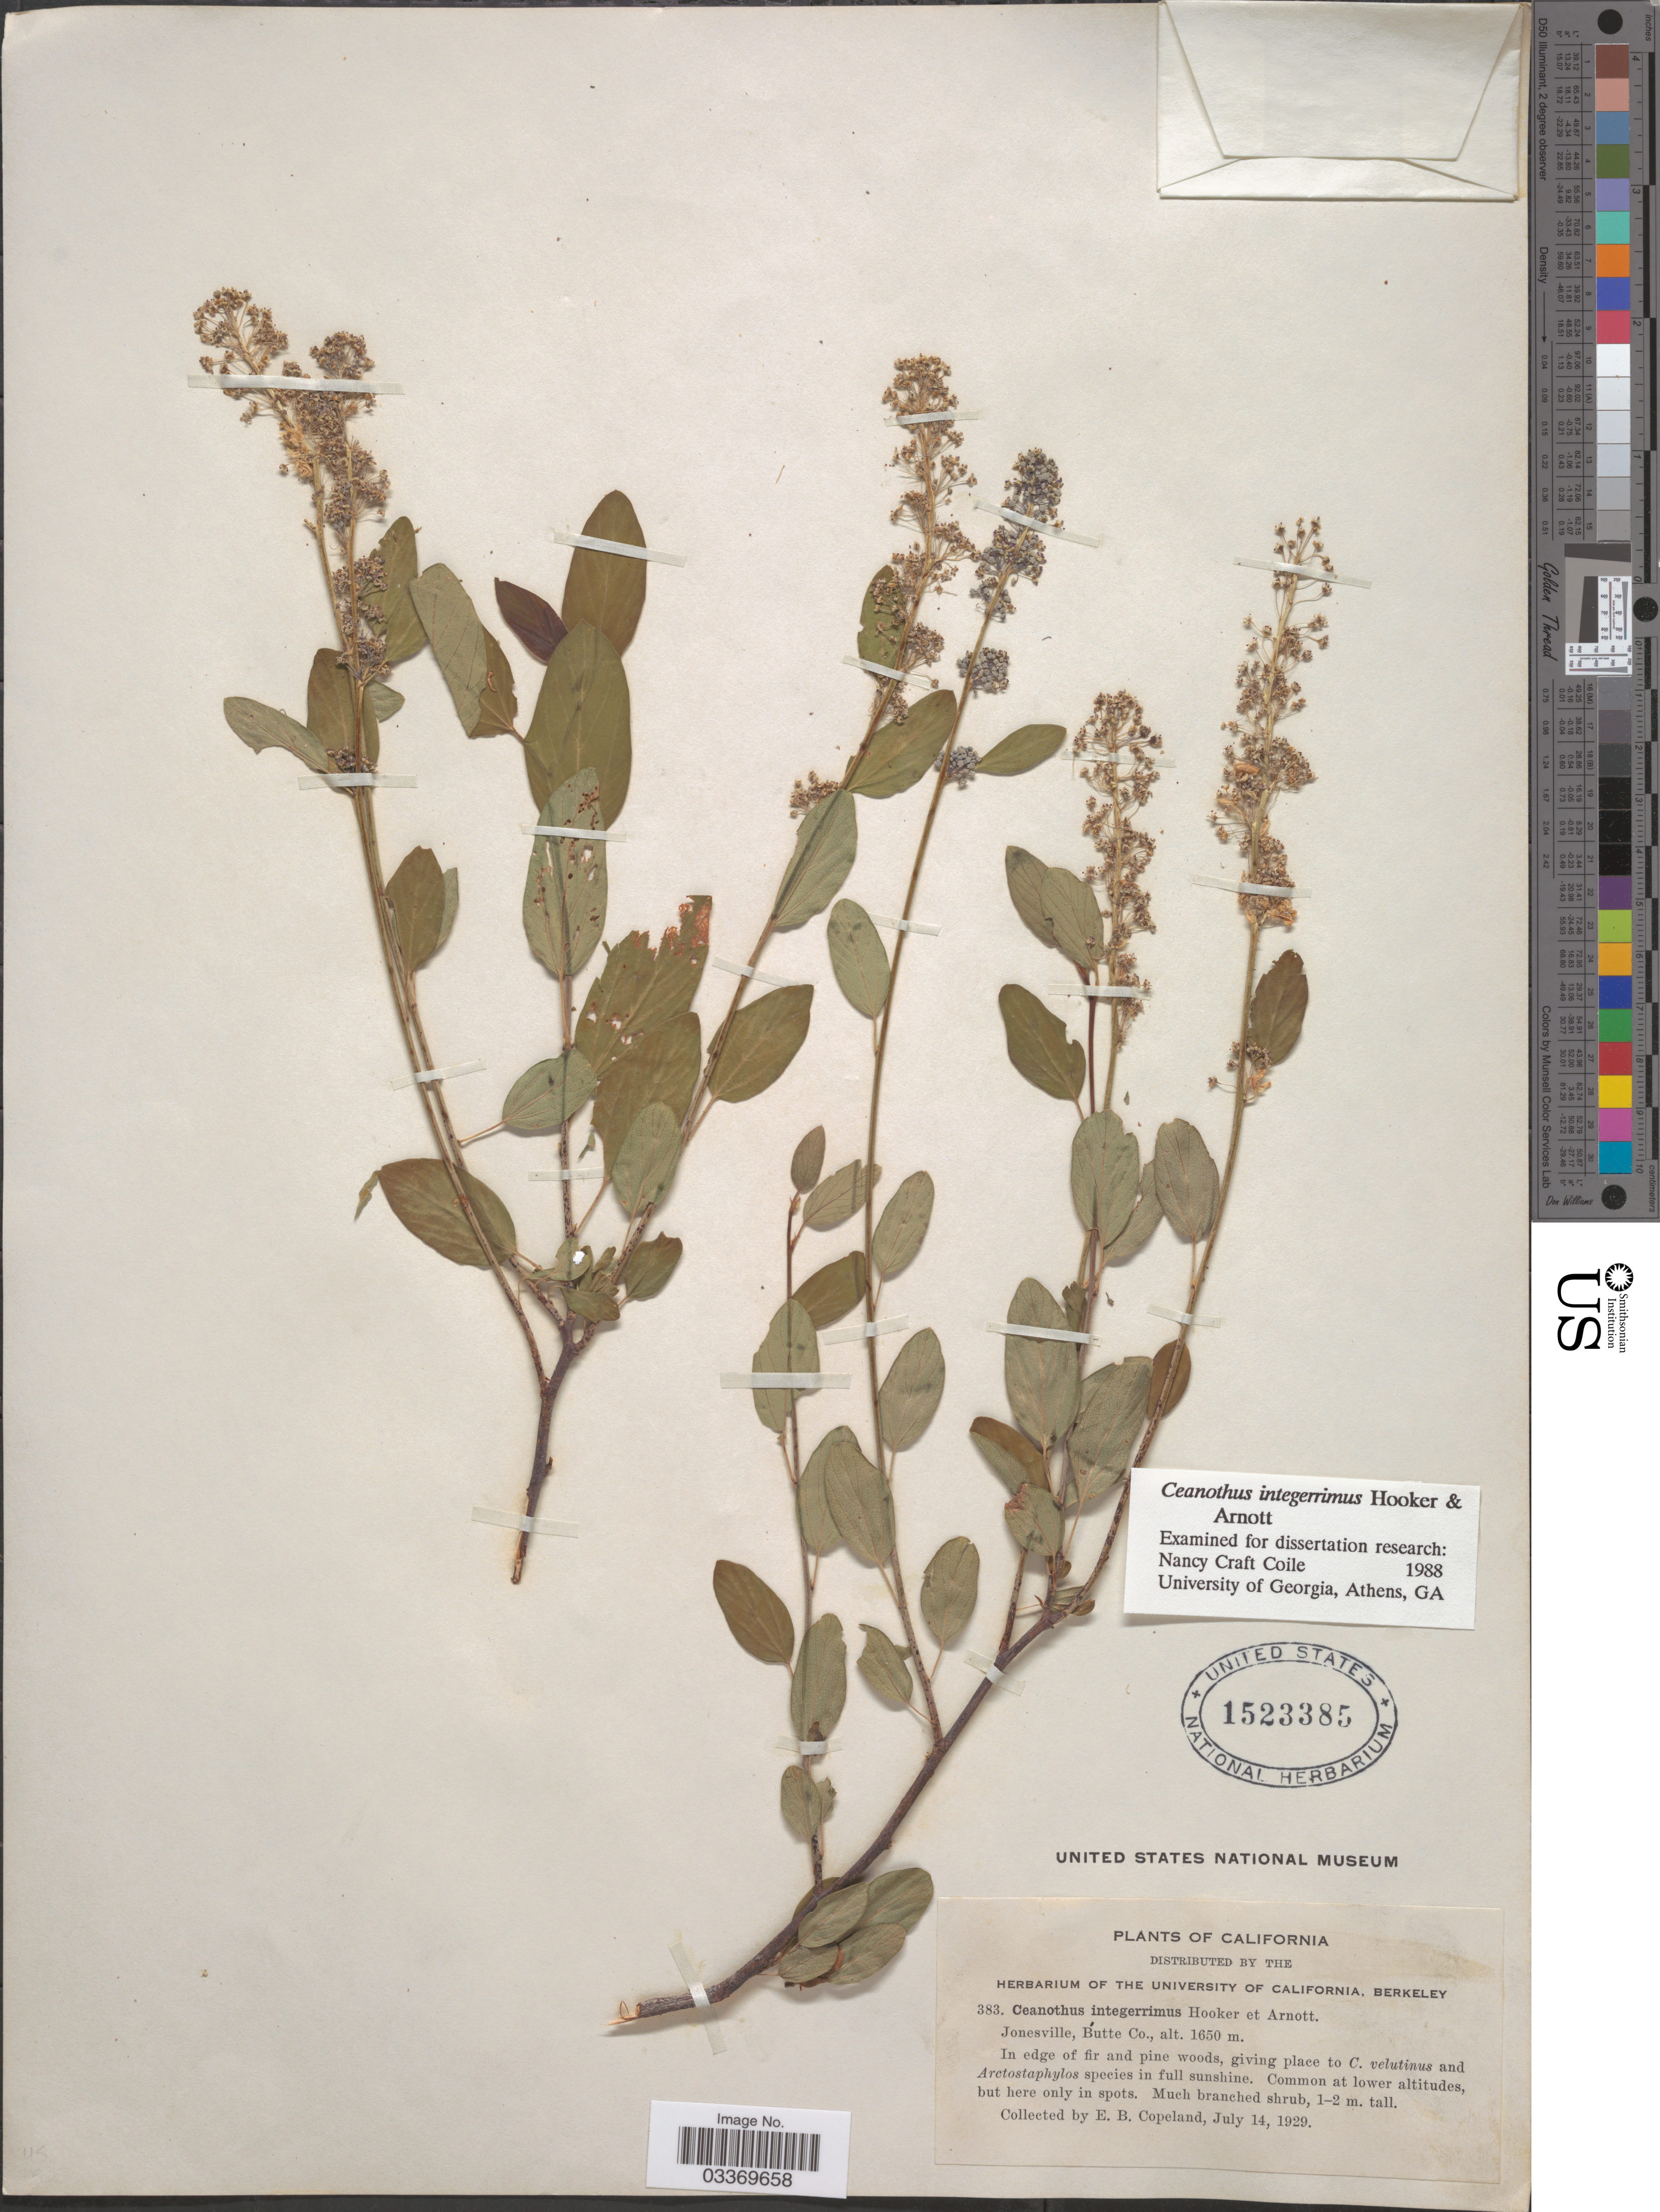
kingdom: Plantae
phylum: Tracheophyta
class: Magnoliopsida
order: Rosales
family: Rhamnaceae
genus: Ceanothus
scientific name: Ceanothus integerrimus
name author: Hook. & Arn.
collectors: E. B. Copeland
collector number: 383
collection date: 1929-07-14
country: United States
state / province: California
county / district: Butte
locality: Jonesville, Butte Co.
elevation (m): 1650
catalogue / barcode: US 1523385